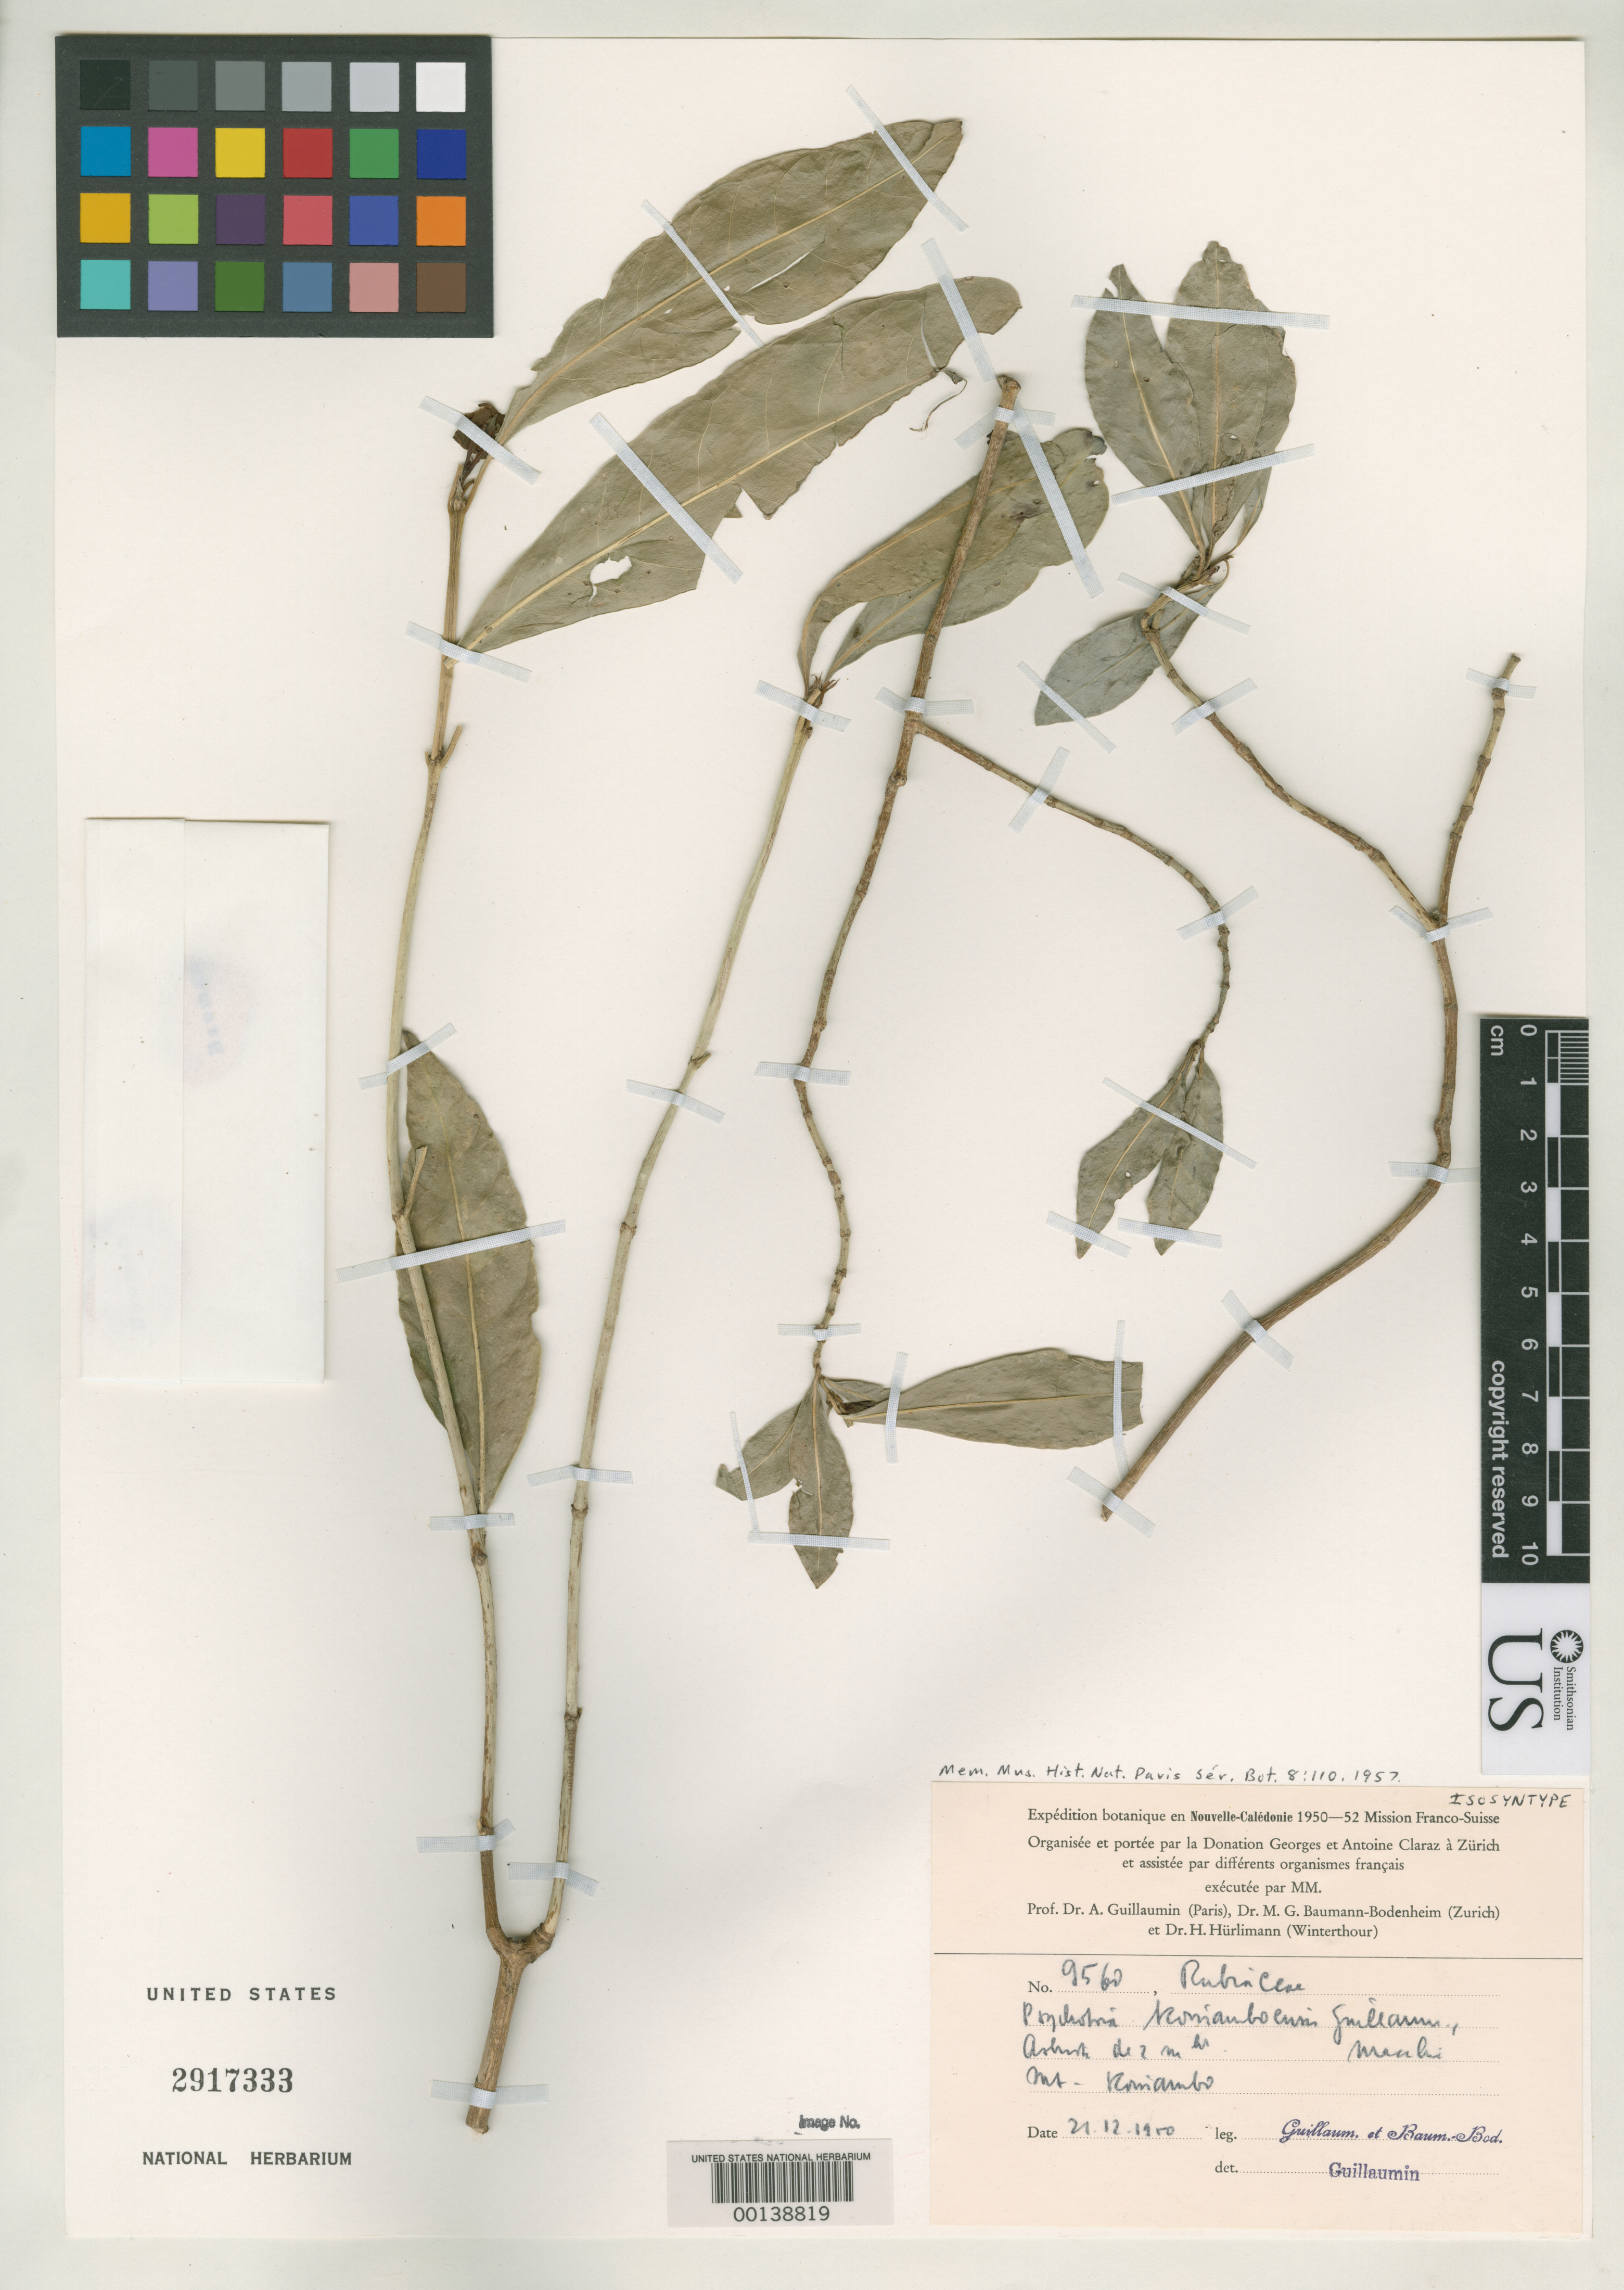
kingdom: Plantae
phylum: Tracheophyta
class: Magnoliopsida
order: Gentianales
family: Rubiaceae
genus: Psychotria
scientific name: Psychotria koniamboensis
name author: Guillaumin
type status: Isosyntype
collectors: A. Guillaumin & M. G. Baumann-Bodenheim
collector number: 9560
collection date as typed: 21 Dec 1950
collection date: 1950-12-21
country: New Caledonia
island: New Caledonia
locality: Mt. Koniambo.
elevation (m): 2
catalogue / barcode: US 2917333